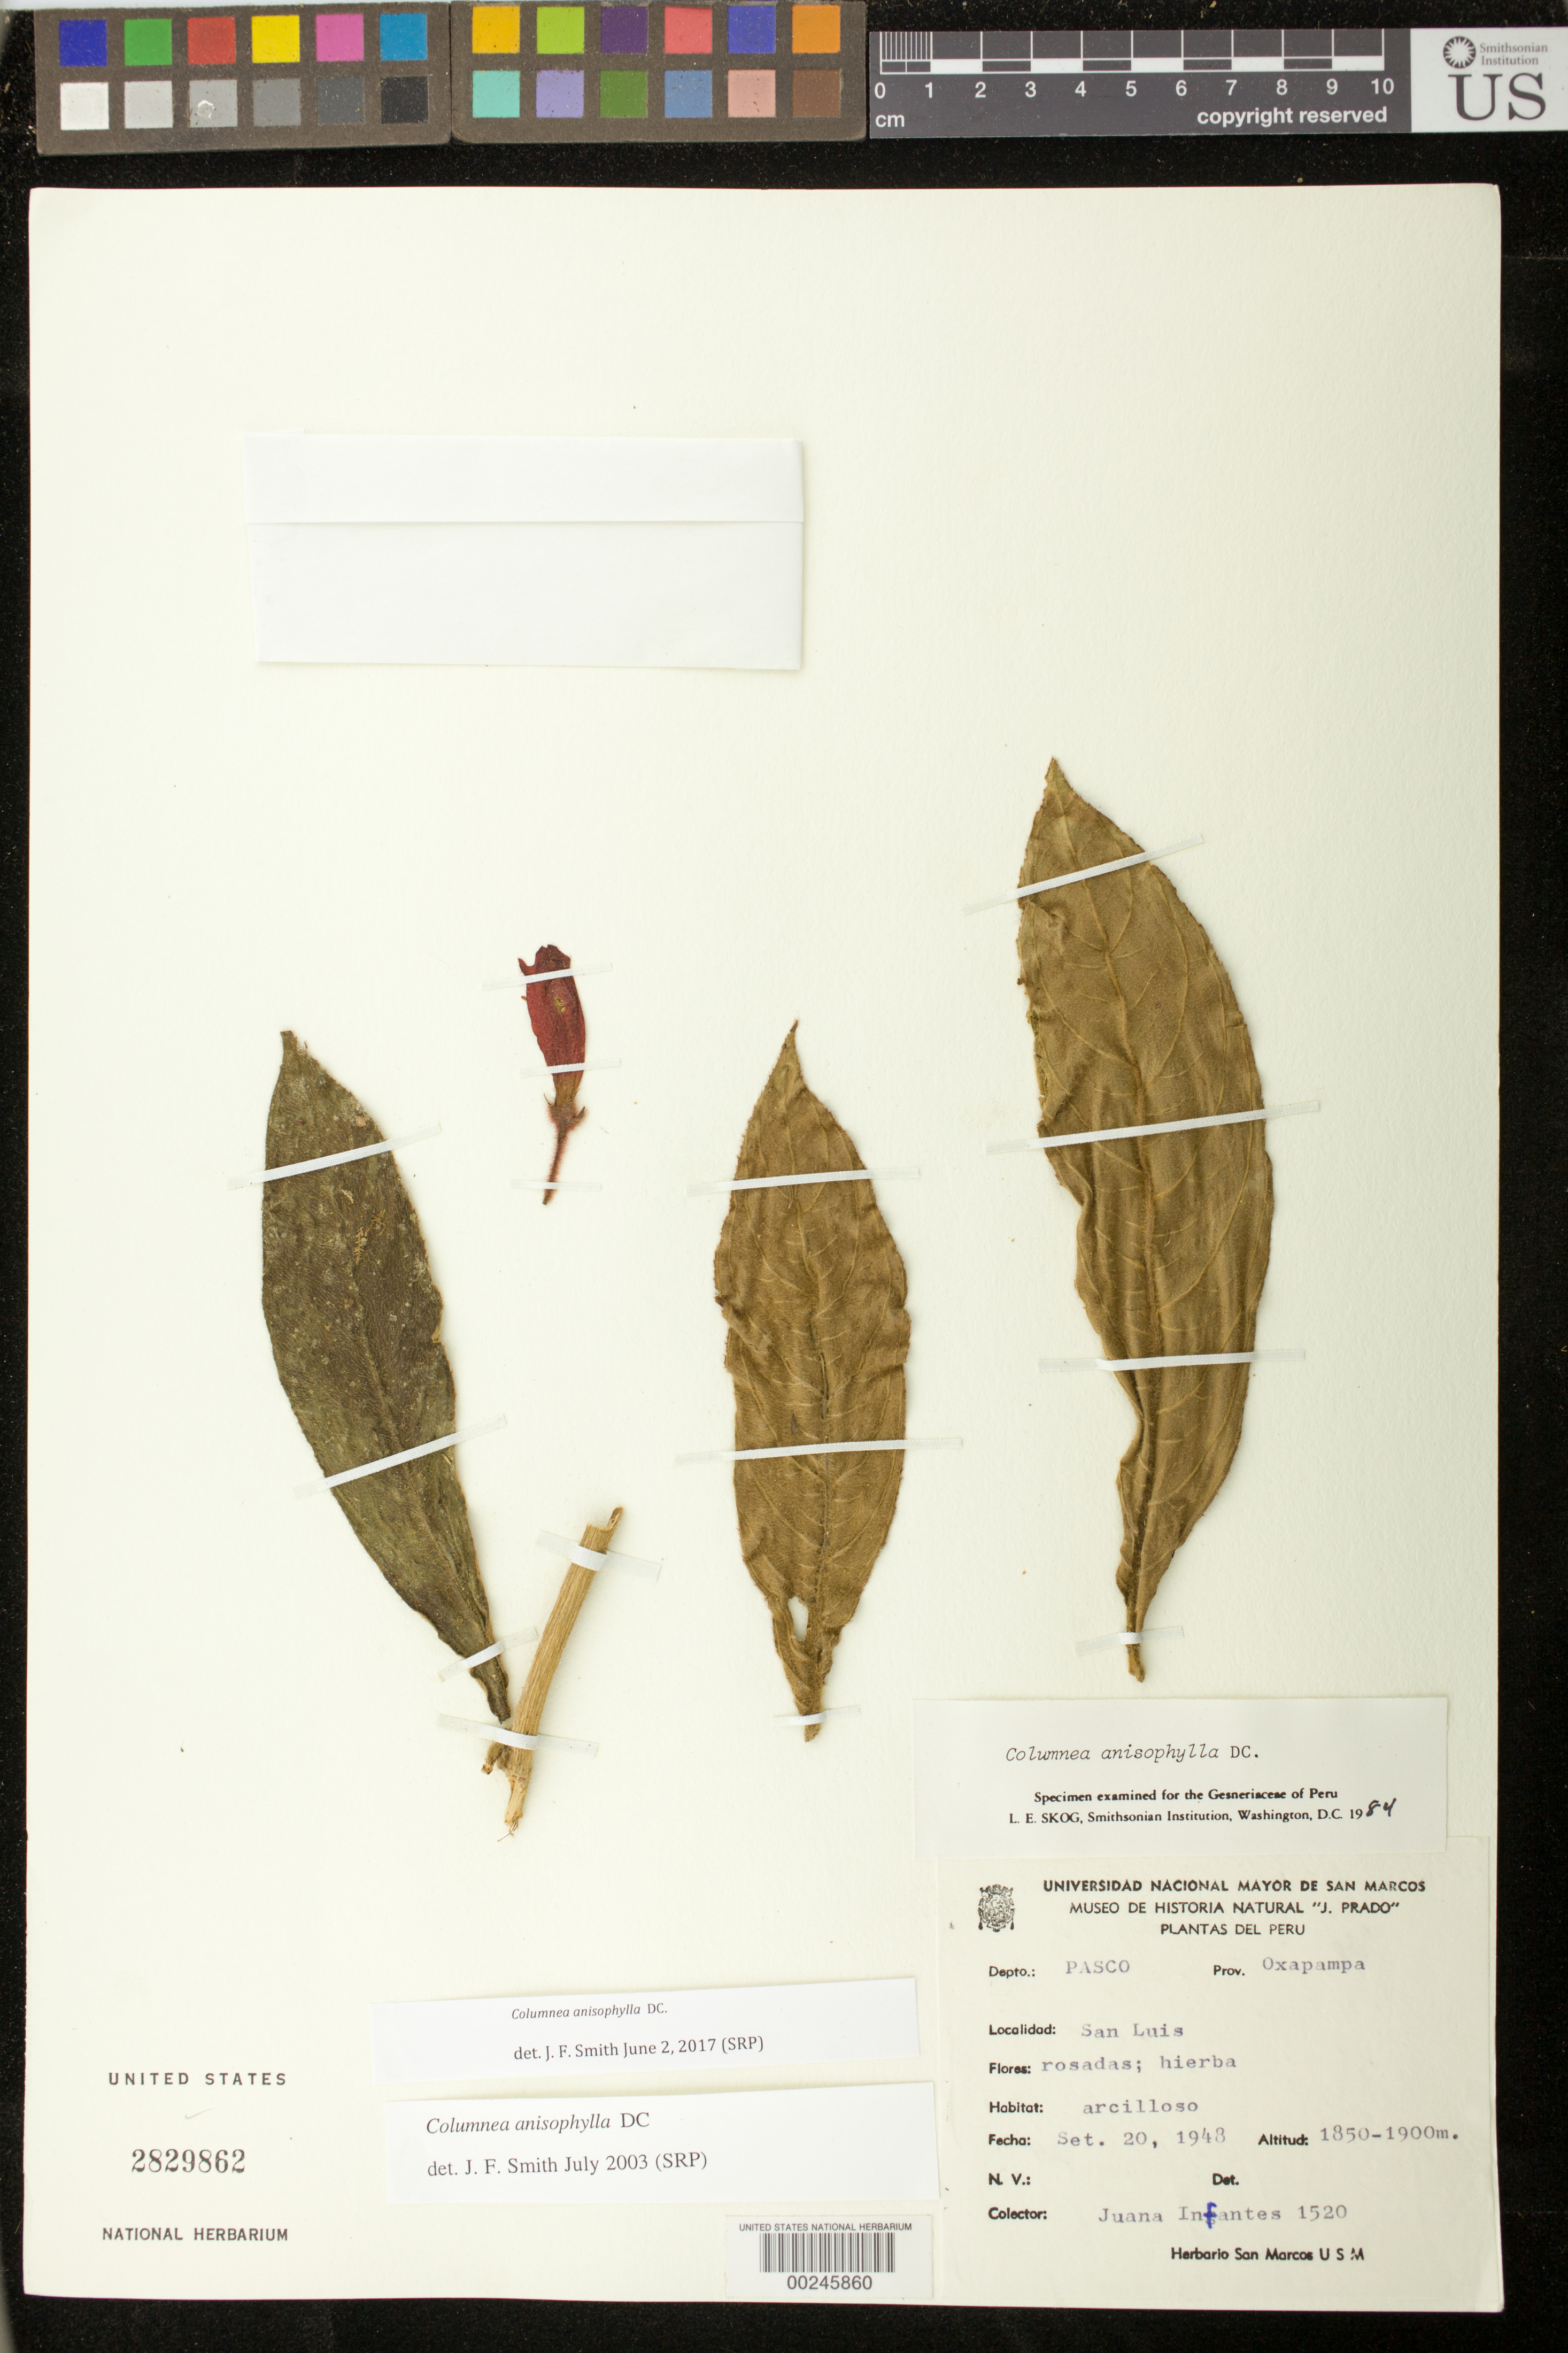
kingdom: Plantae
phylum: Tracheophyta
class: Magnoliopsida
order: Lamiales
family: Gesneriaceae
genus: Columnea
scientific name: Columnea anisophylla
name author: DC.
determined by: Smith, J. F.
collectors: J. Infantes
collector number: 1520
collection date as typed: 20 Sep 1948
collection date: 1948-09-20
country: Peru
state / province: Pasco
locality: Oxapampa Prov., San Luis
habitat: Clayish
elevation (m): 1850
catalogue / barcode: US 2829862